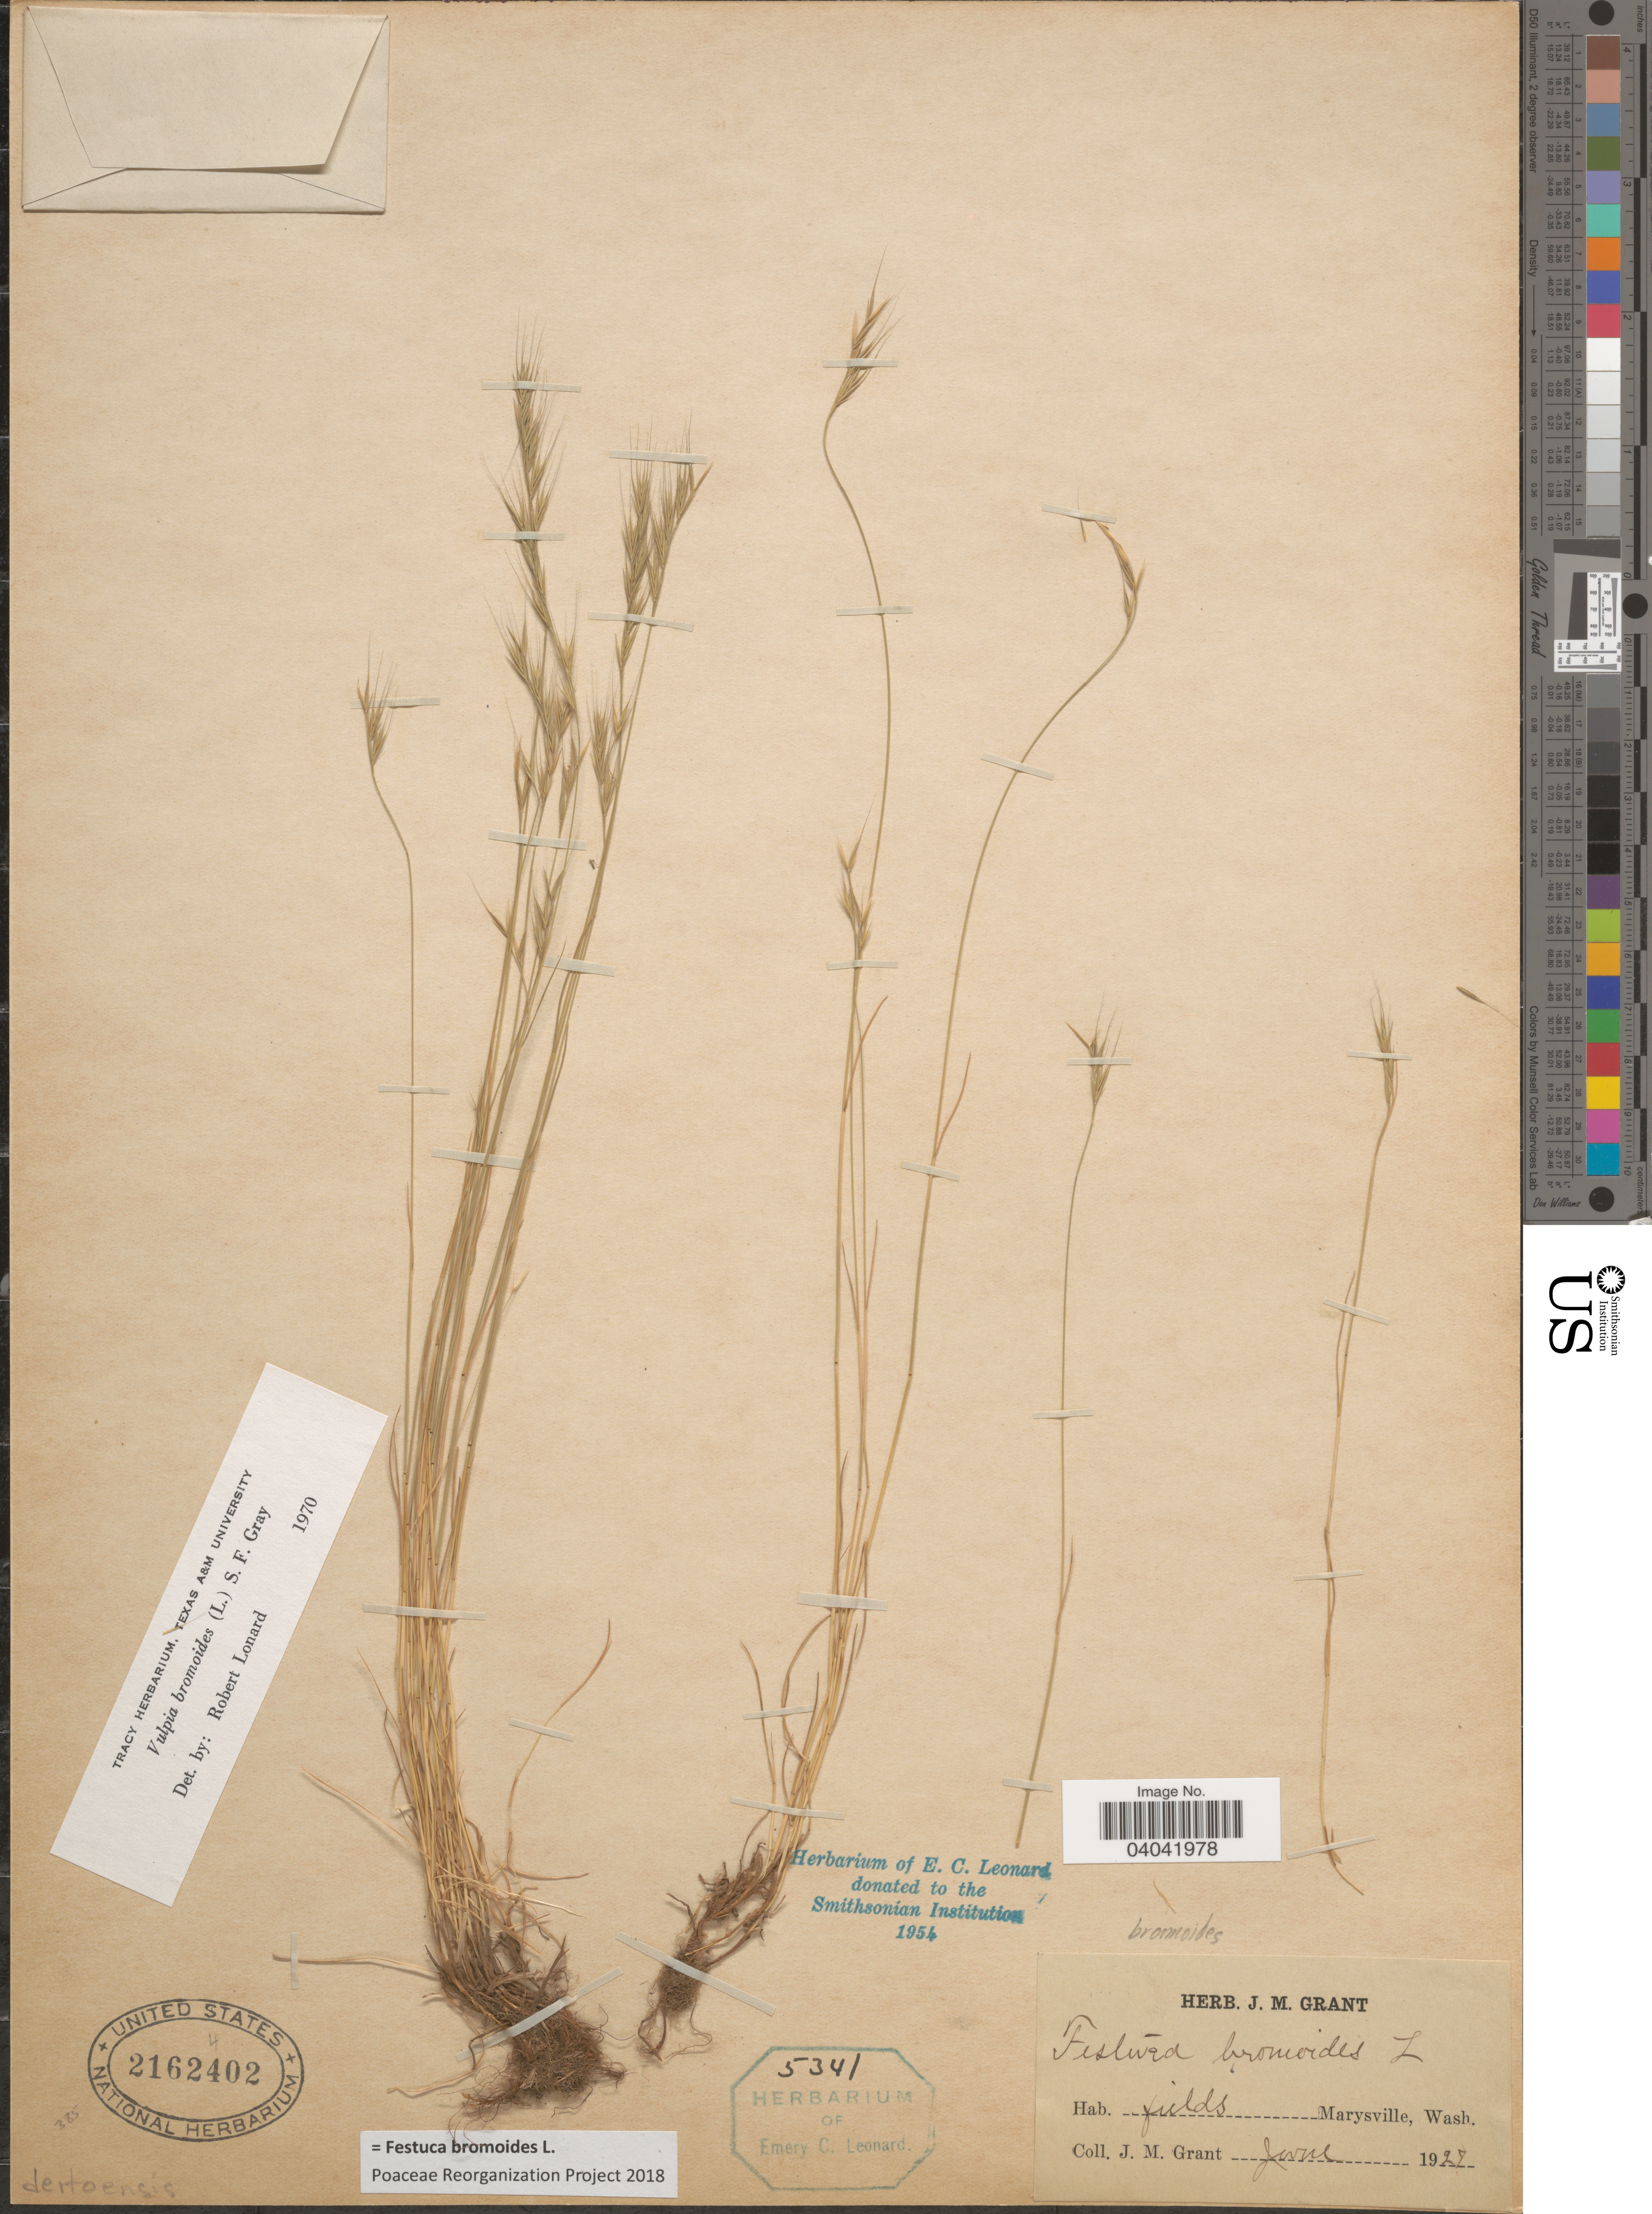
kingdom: Plantae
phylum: Tracheophyta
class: Liliopsida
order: Poales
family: Poaceae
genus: Festuca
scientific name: Festuca bromoides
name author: L.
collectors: J. M. Grant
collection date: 1927-06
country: United States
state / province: Washington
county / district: Snohomish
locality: Marysville.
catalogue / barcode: US 2162402